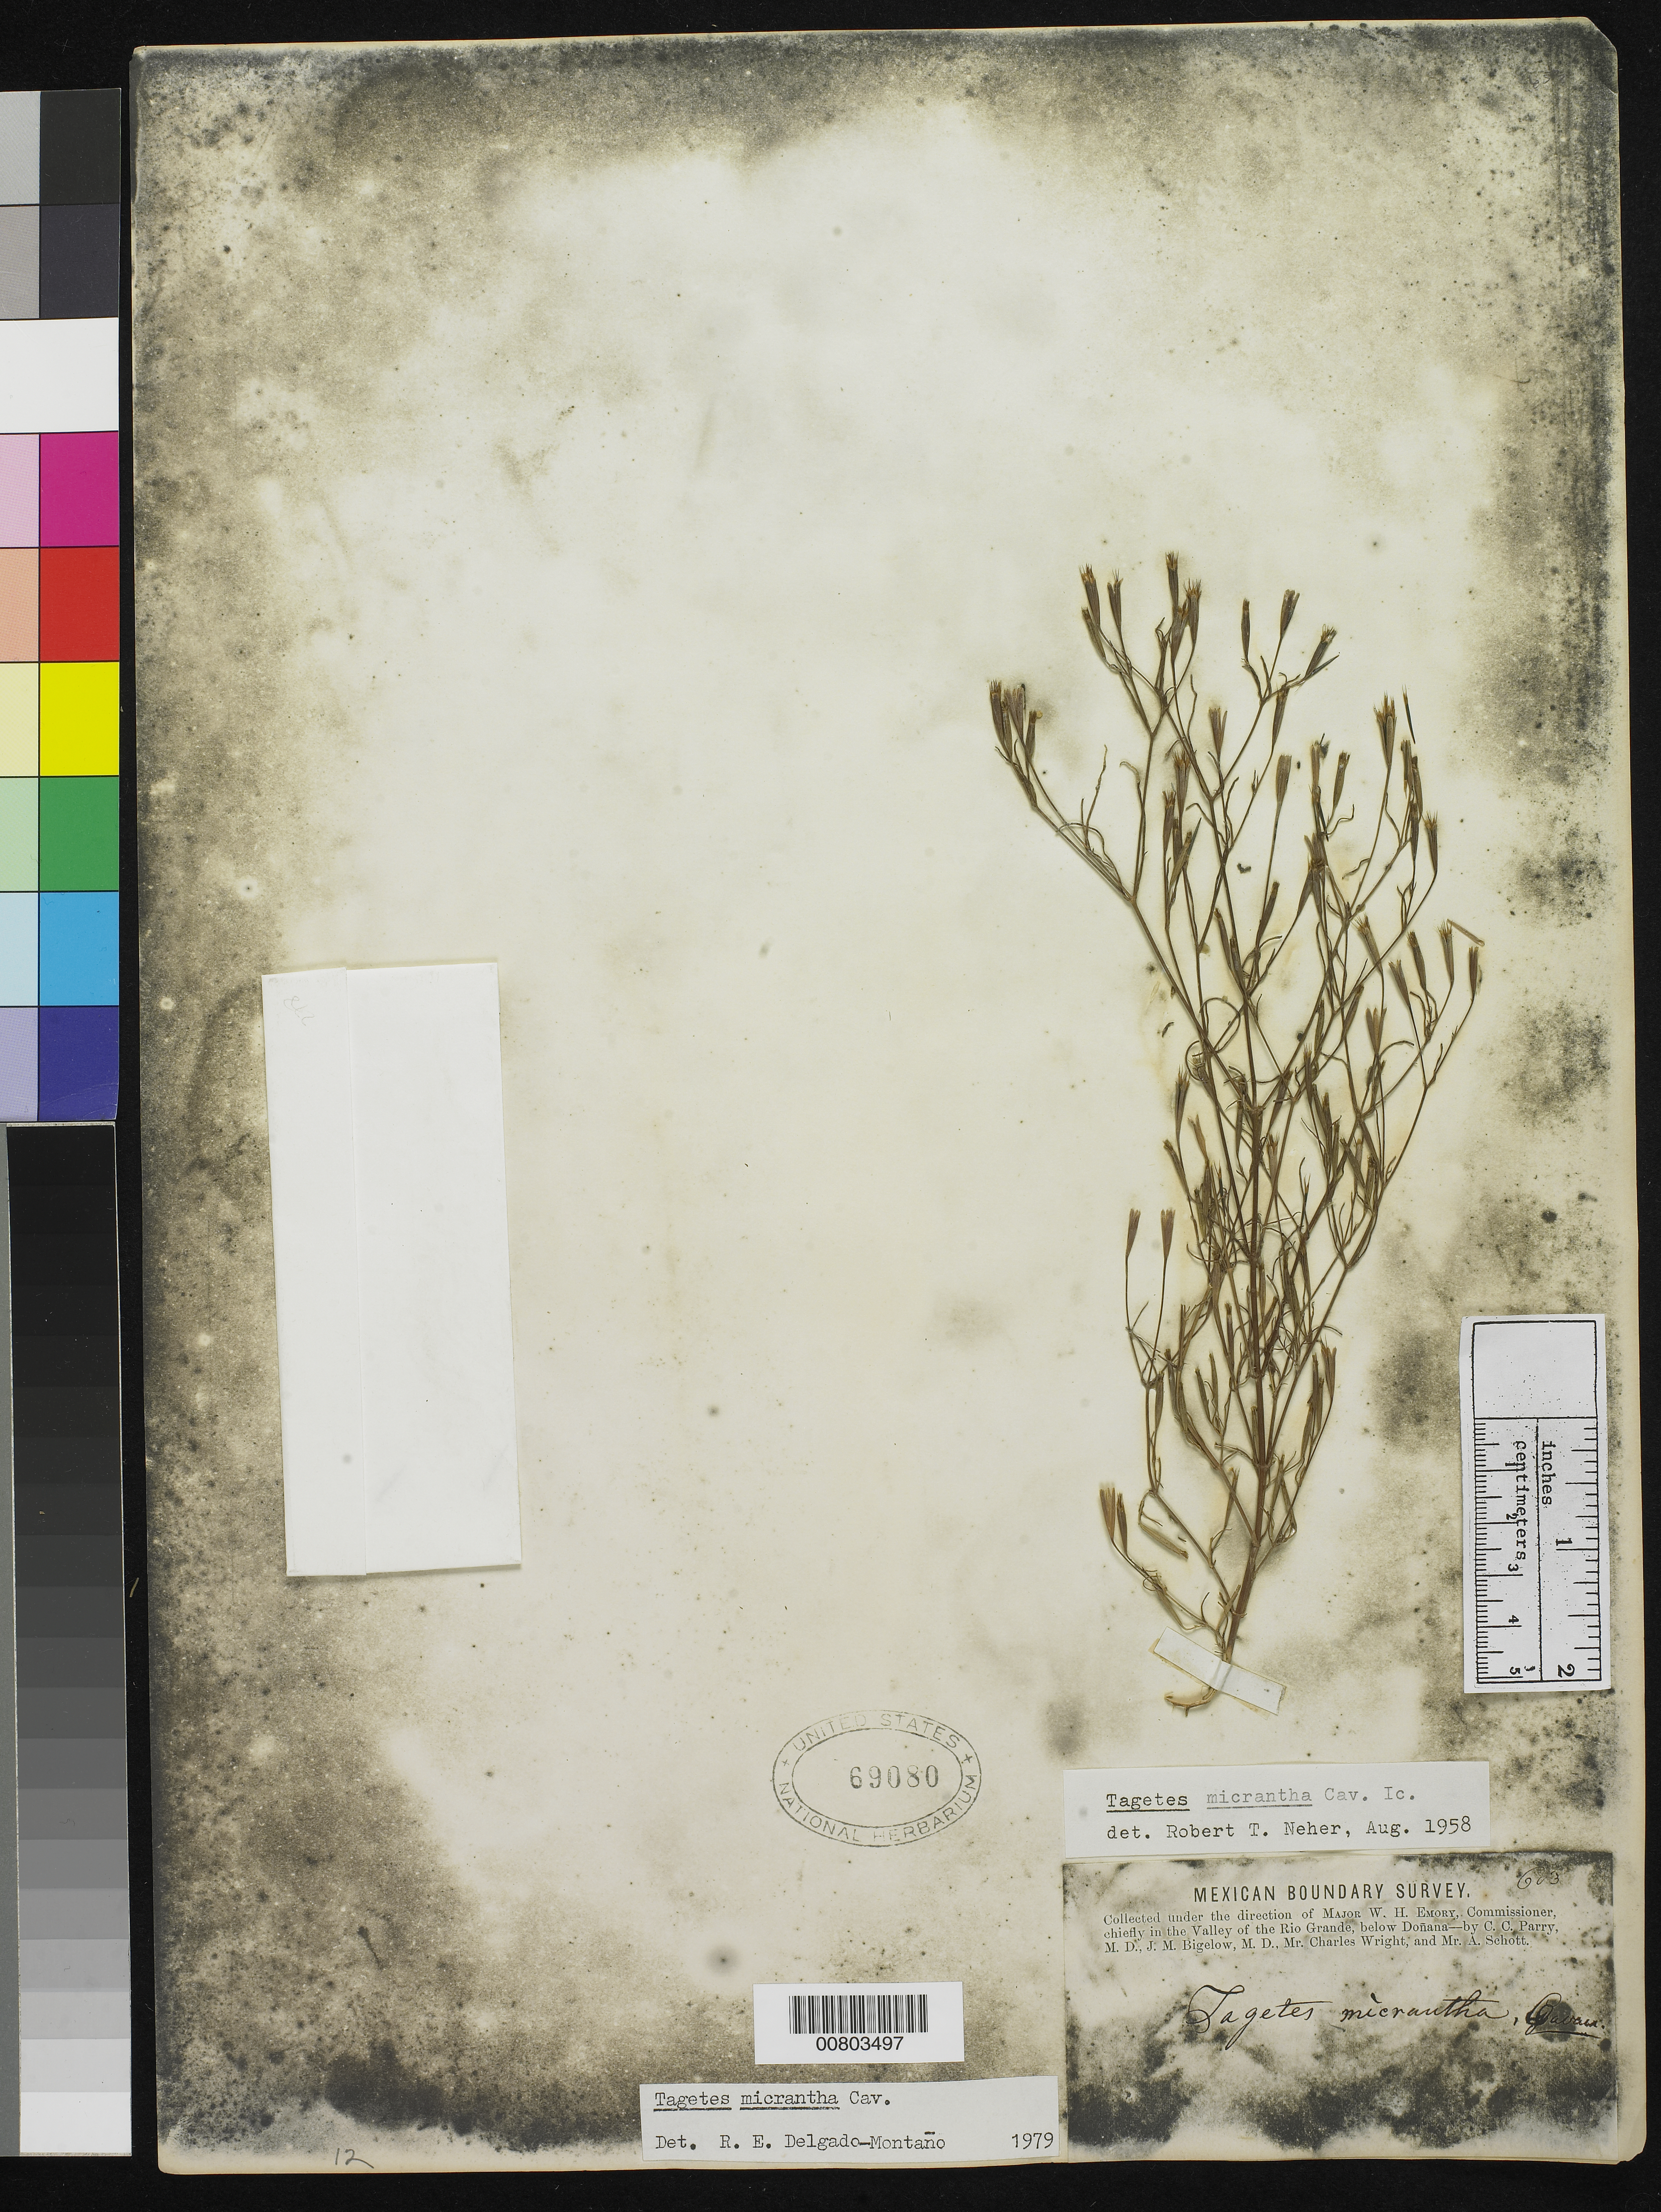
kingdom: Plantae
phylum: Tracheophyta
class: Magnoliopsida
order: Asterales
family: Asteraceae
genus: Tagetes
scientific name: Tagetes micrantha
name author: Cav.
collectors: C. C. Parry, J. M. Bigelow, C. Wright & A. C. V. Schott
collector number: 603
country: United States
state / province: New Mexico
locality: Valley of the Rio Grande, below Doñana, New Mexico.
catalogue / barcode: US 69080